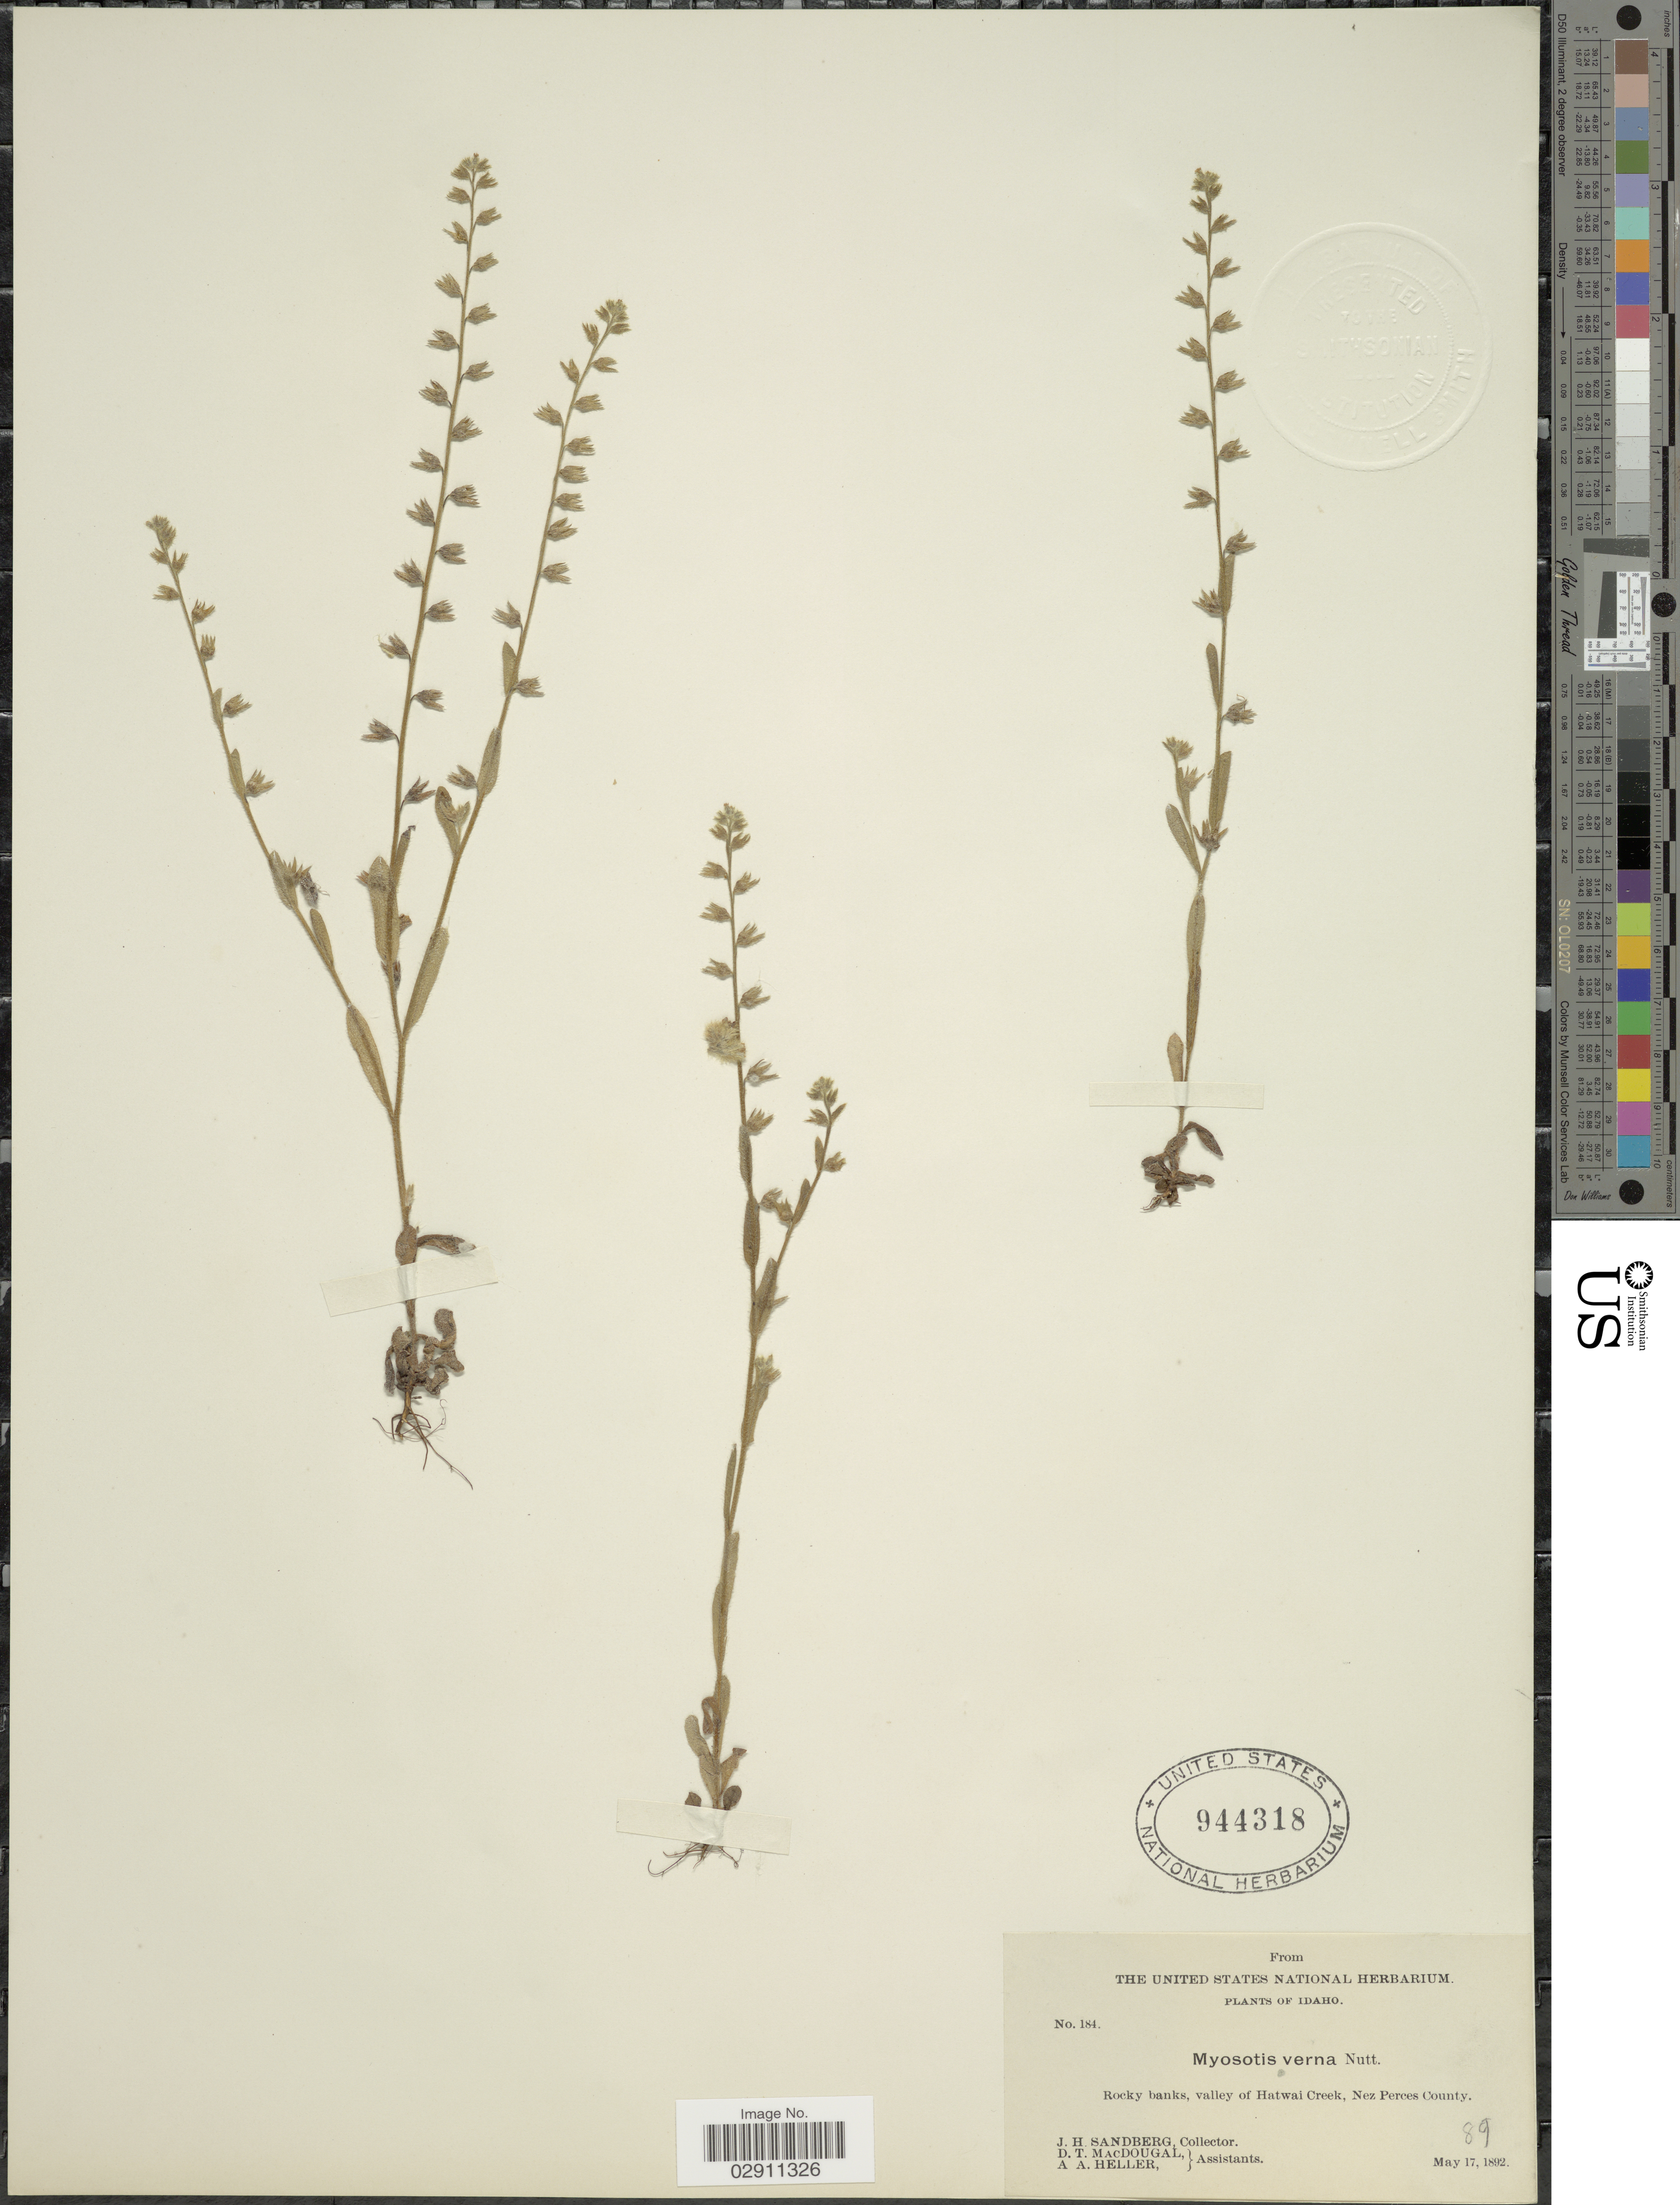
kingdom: Plantae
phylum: Tracheophyta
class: Magnoliopsida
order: Boraginales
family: Boraginaceae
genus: Myosotis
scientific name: Myosotis verna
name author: Nutt.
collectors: J. H. Sandberg, D. T. MacDougal & A. A. Heller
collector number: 184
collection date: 1892-05-17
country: United States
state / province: Idaho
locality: Valley of Hatwai Creek, Nez Perces County.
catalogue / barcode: US 944318